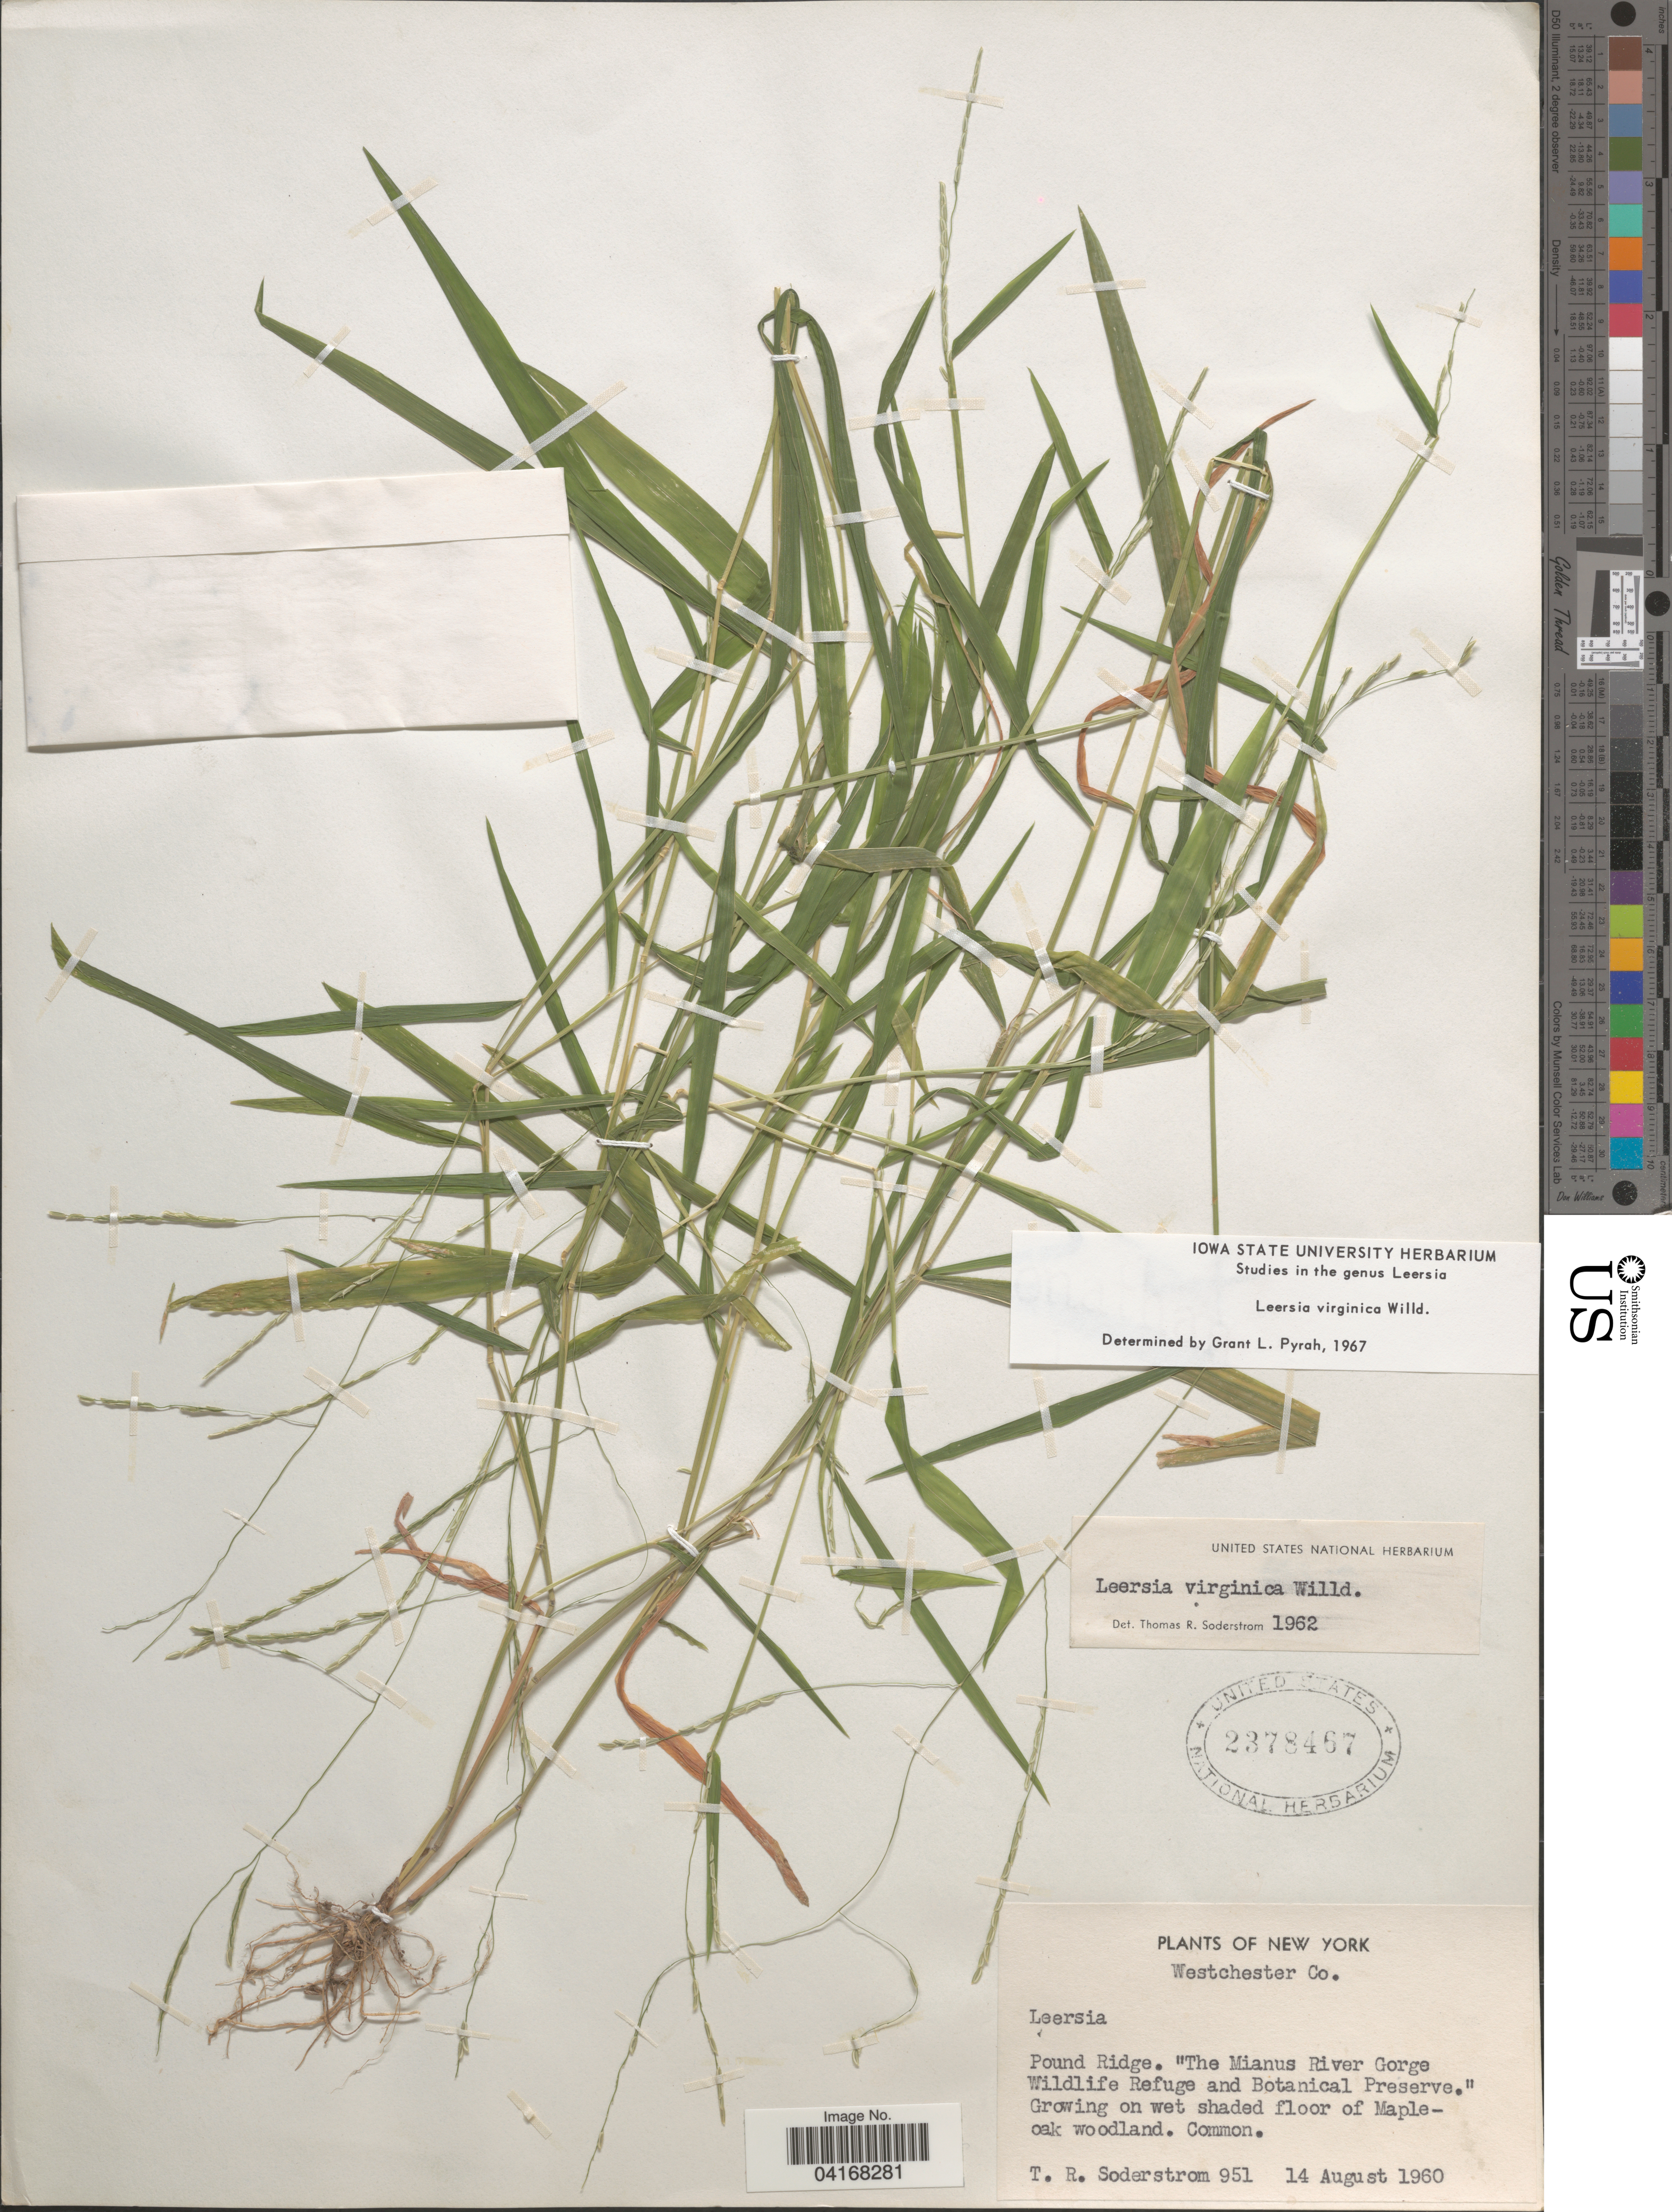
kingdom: Plantae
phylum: Tracheophyta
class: Liliopsida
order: Poales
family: Poaceae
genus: Leersia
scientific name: Leersia virginica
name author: Willd.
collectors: T. R. Soderstrom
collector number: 951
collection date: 1960-08-14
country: United States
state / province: New York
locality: Westchester Co. Pound Ridge. 'The Mianus River Gorge Wildlife Refuge and Botanical Preserve.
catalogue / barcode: US 2378467